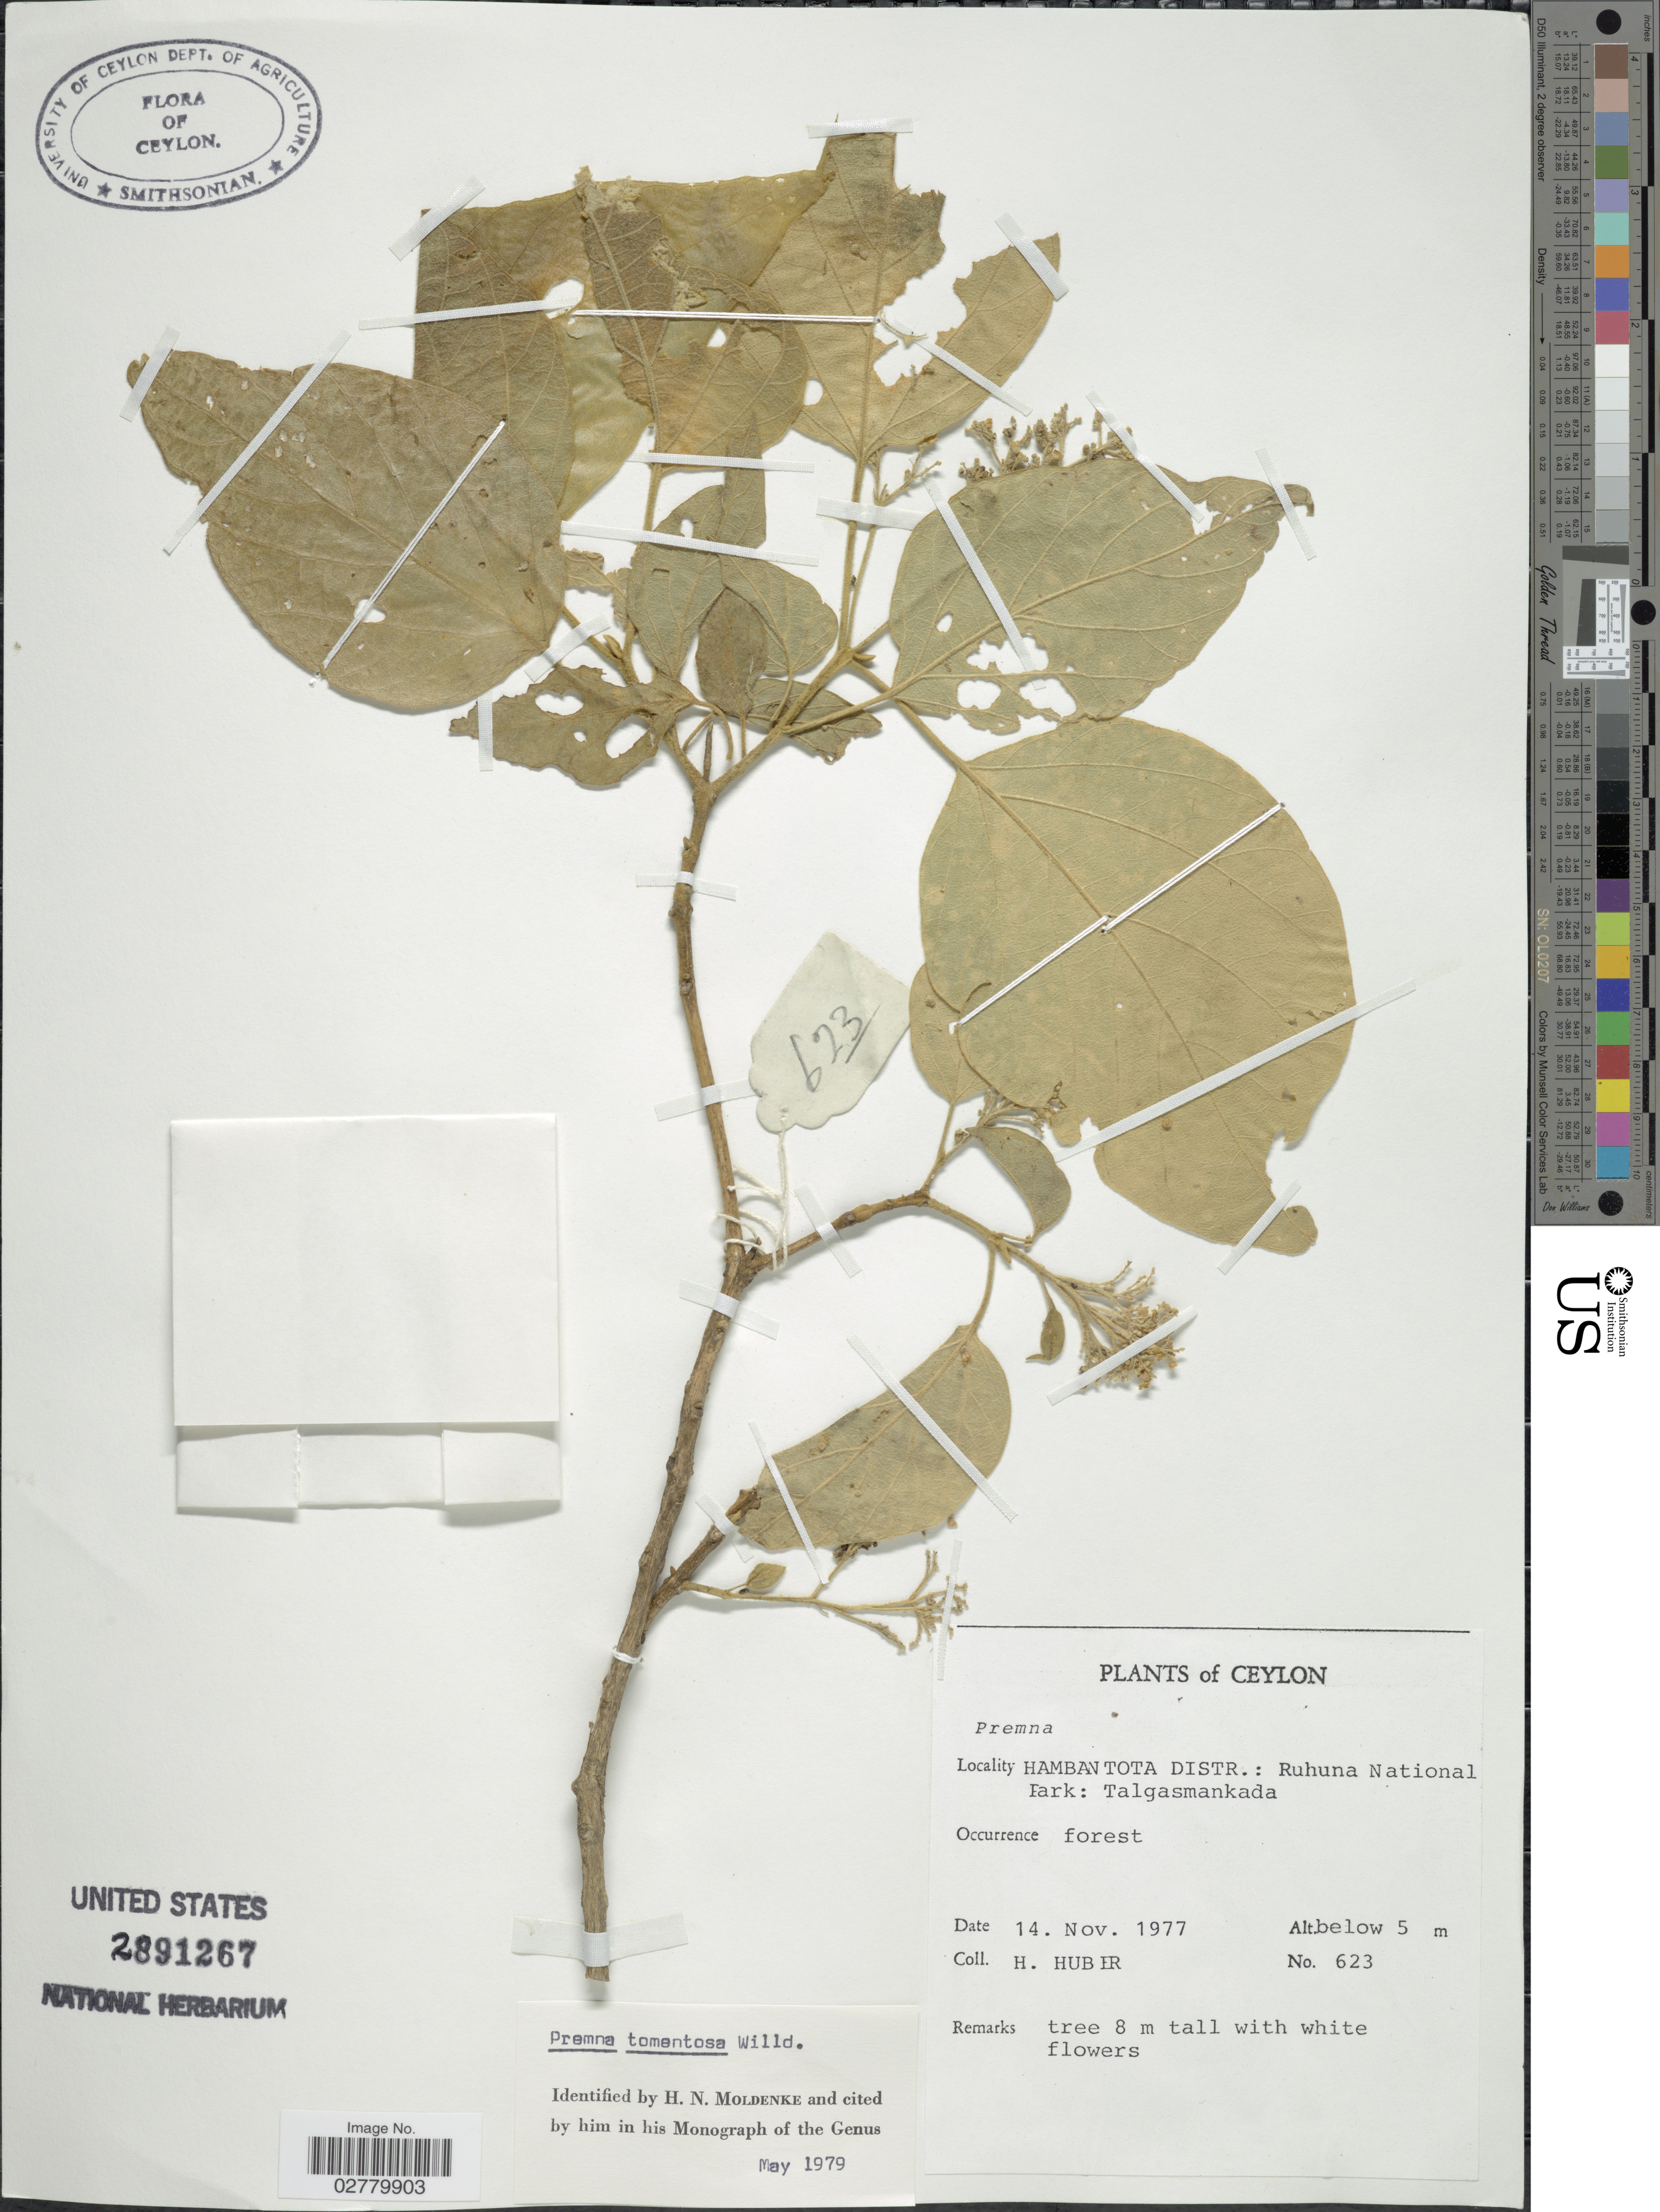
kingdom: Plantae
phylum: Tracheophyta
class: Magnoliopsida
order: Lamiales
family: Lamiaceae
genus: Premna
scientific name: Premna tomentosa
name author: Willd.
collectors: H. Huber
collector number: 623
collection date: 1977-11-14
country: Sri Lanka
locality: Ceylon. Hambantota Distr.: Ruhuna National Park: Talgasmankada.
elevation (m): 5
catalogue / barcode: US 2891267